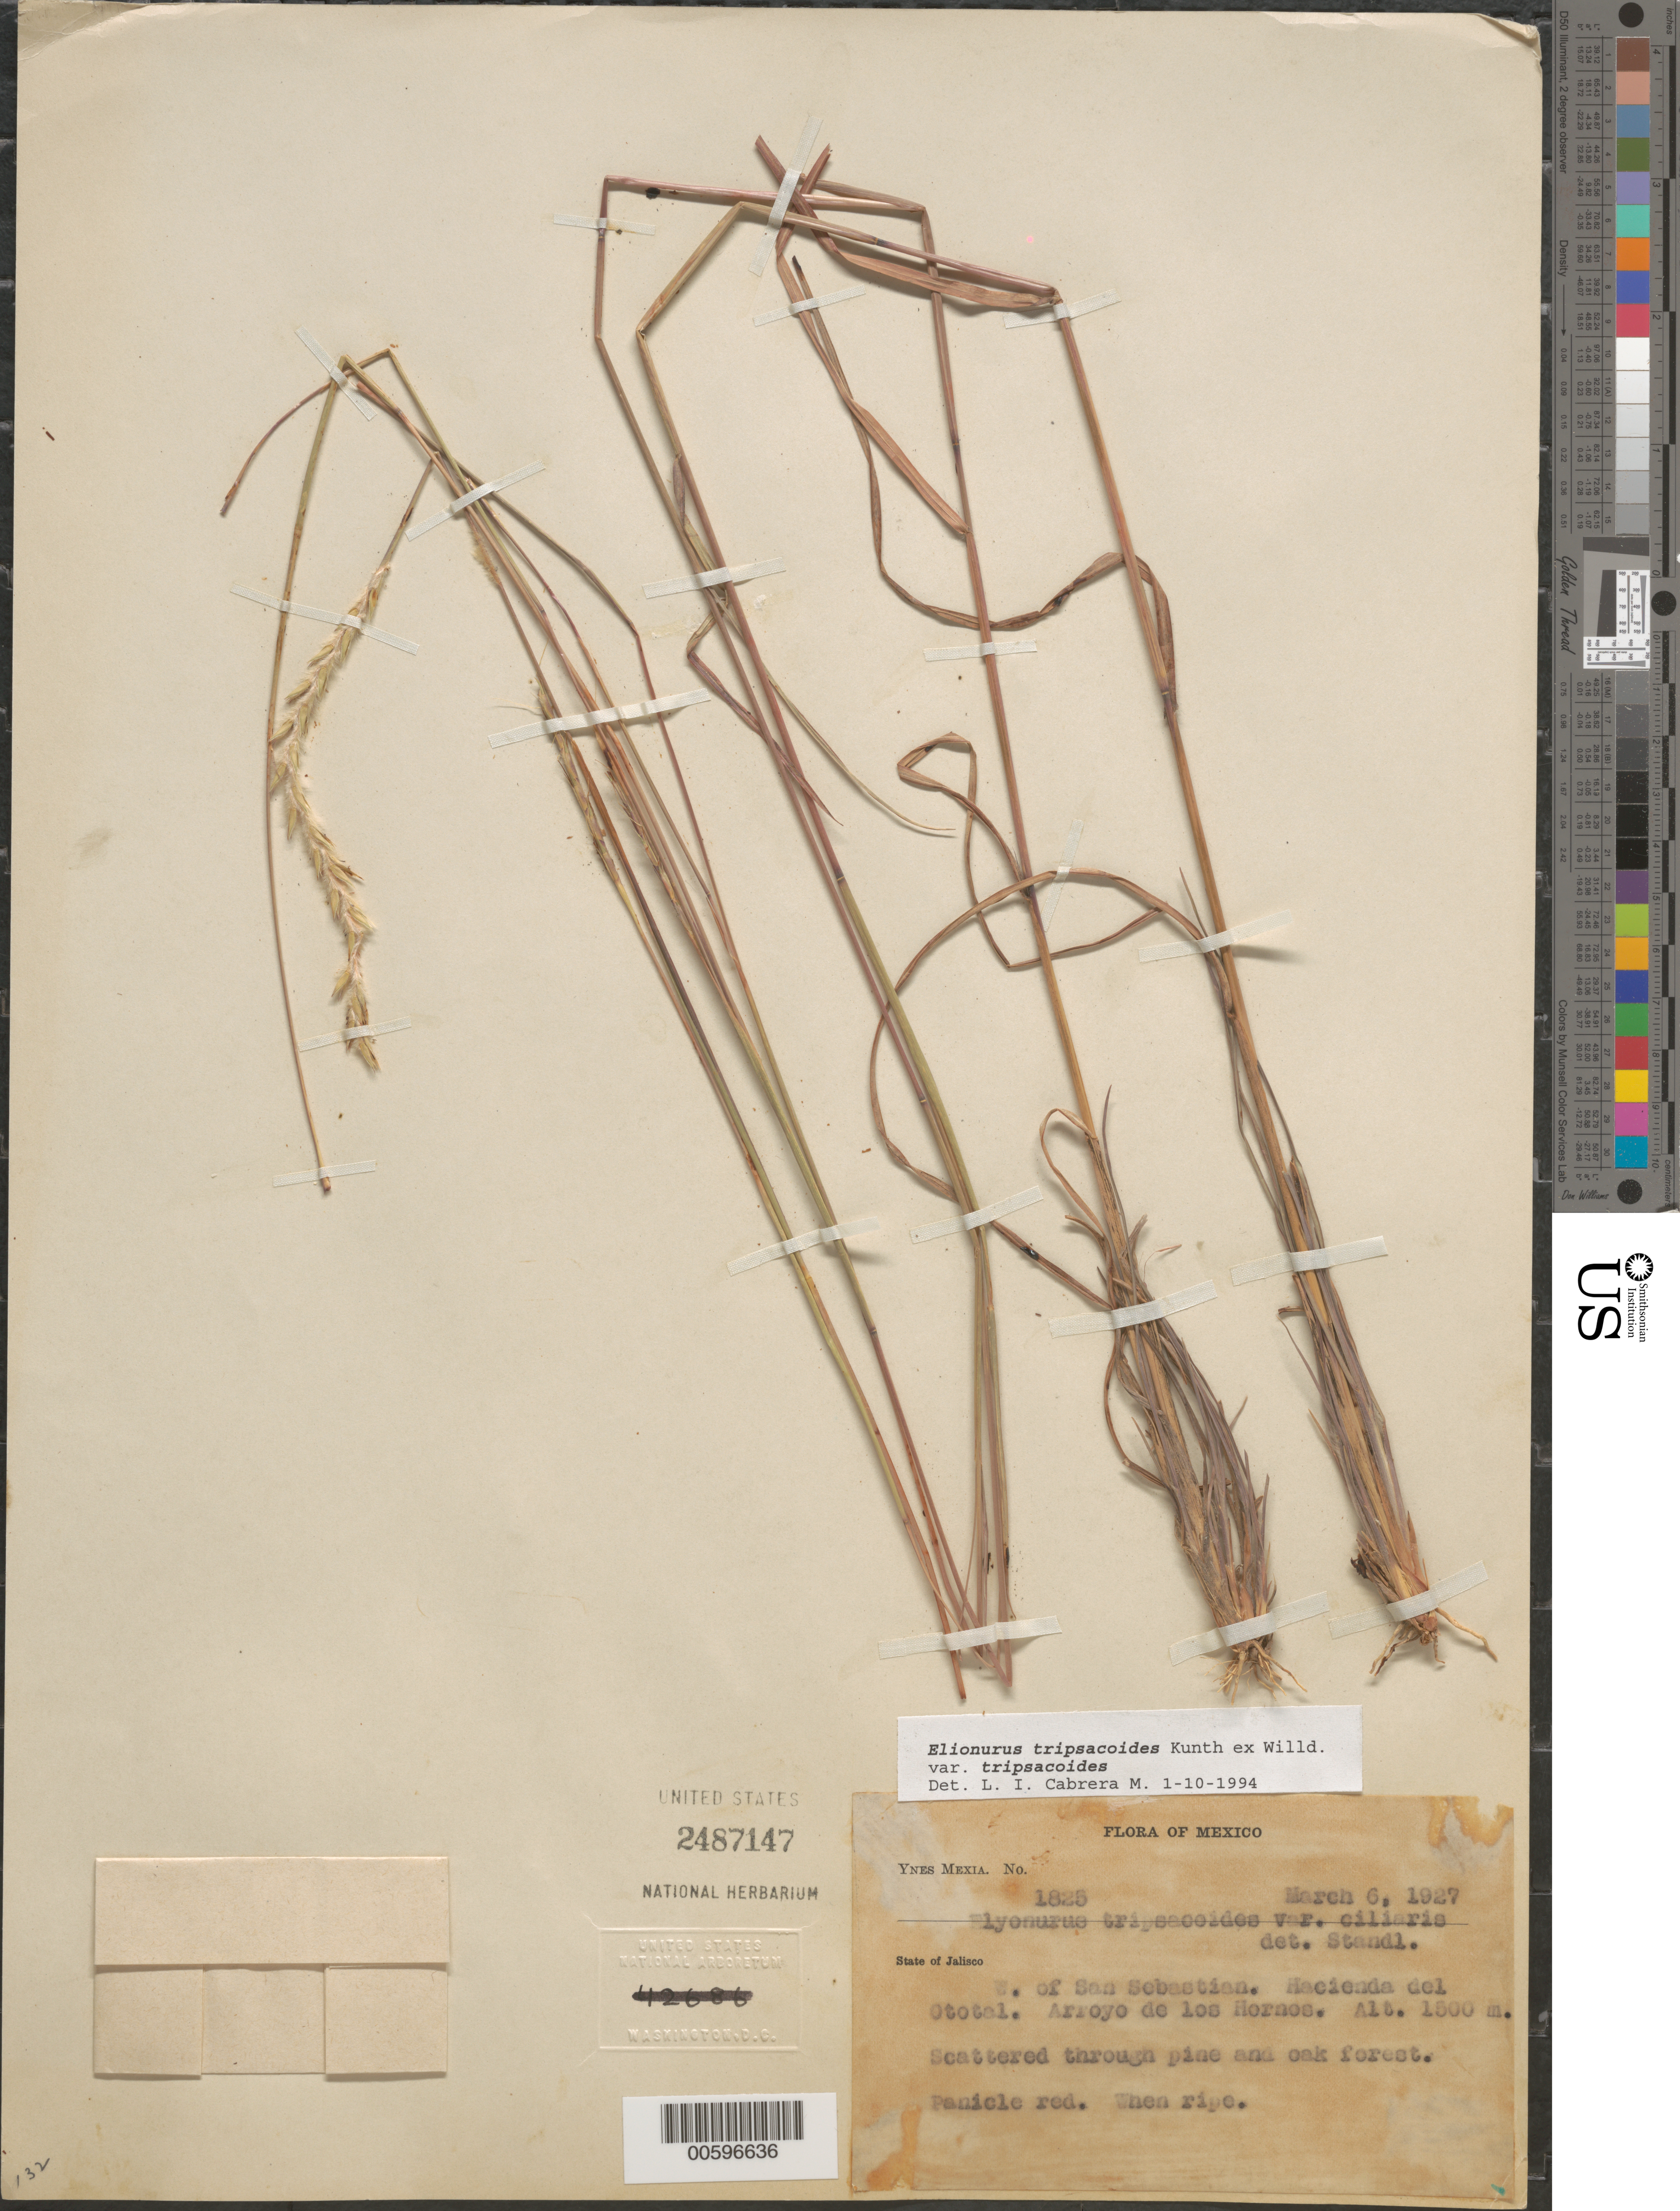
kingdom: Plantae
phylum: Tracheophyta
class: Liliopsida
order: Poales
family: Poaceae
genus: Elionurus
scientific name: Elionurus tripsacoides var. tripsacoides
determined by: Cabrera M., L. I.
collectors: Y. Mexia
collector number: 1825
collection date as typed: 6 Mar 1927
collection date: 1927-03-06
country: Mexico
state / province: Jalisco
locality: W of San Sebastian. Hacienda del Ototel. Arroyo de los Hornes.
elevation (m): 1500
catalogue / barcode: US 2487147